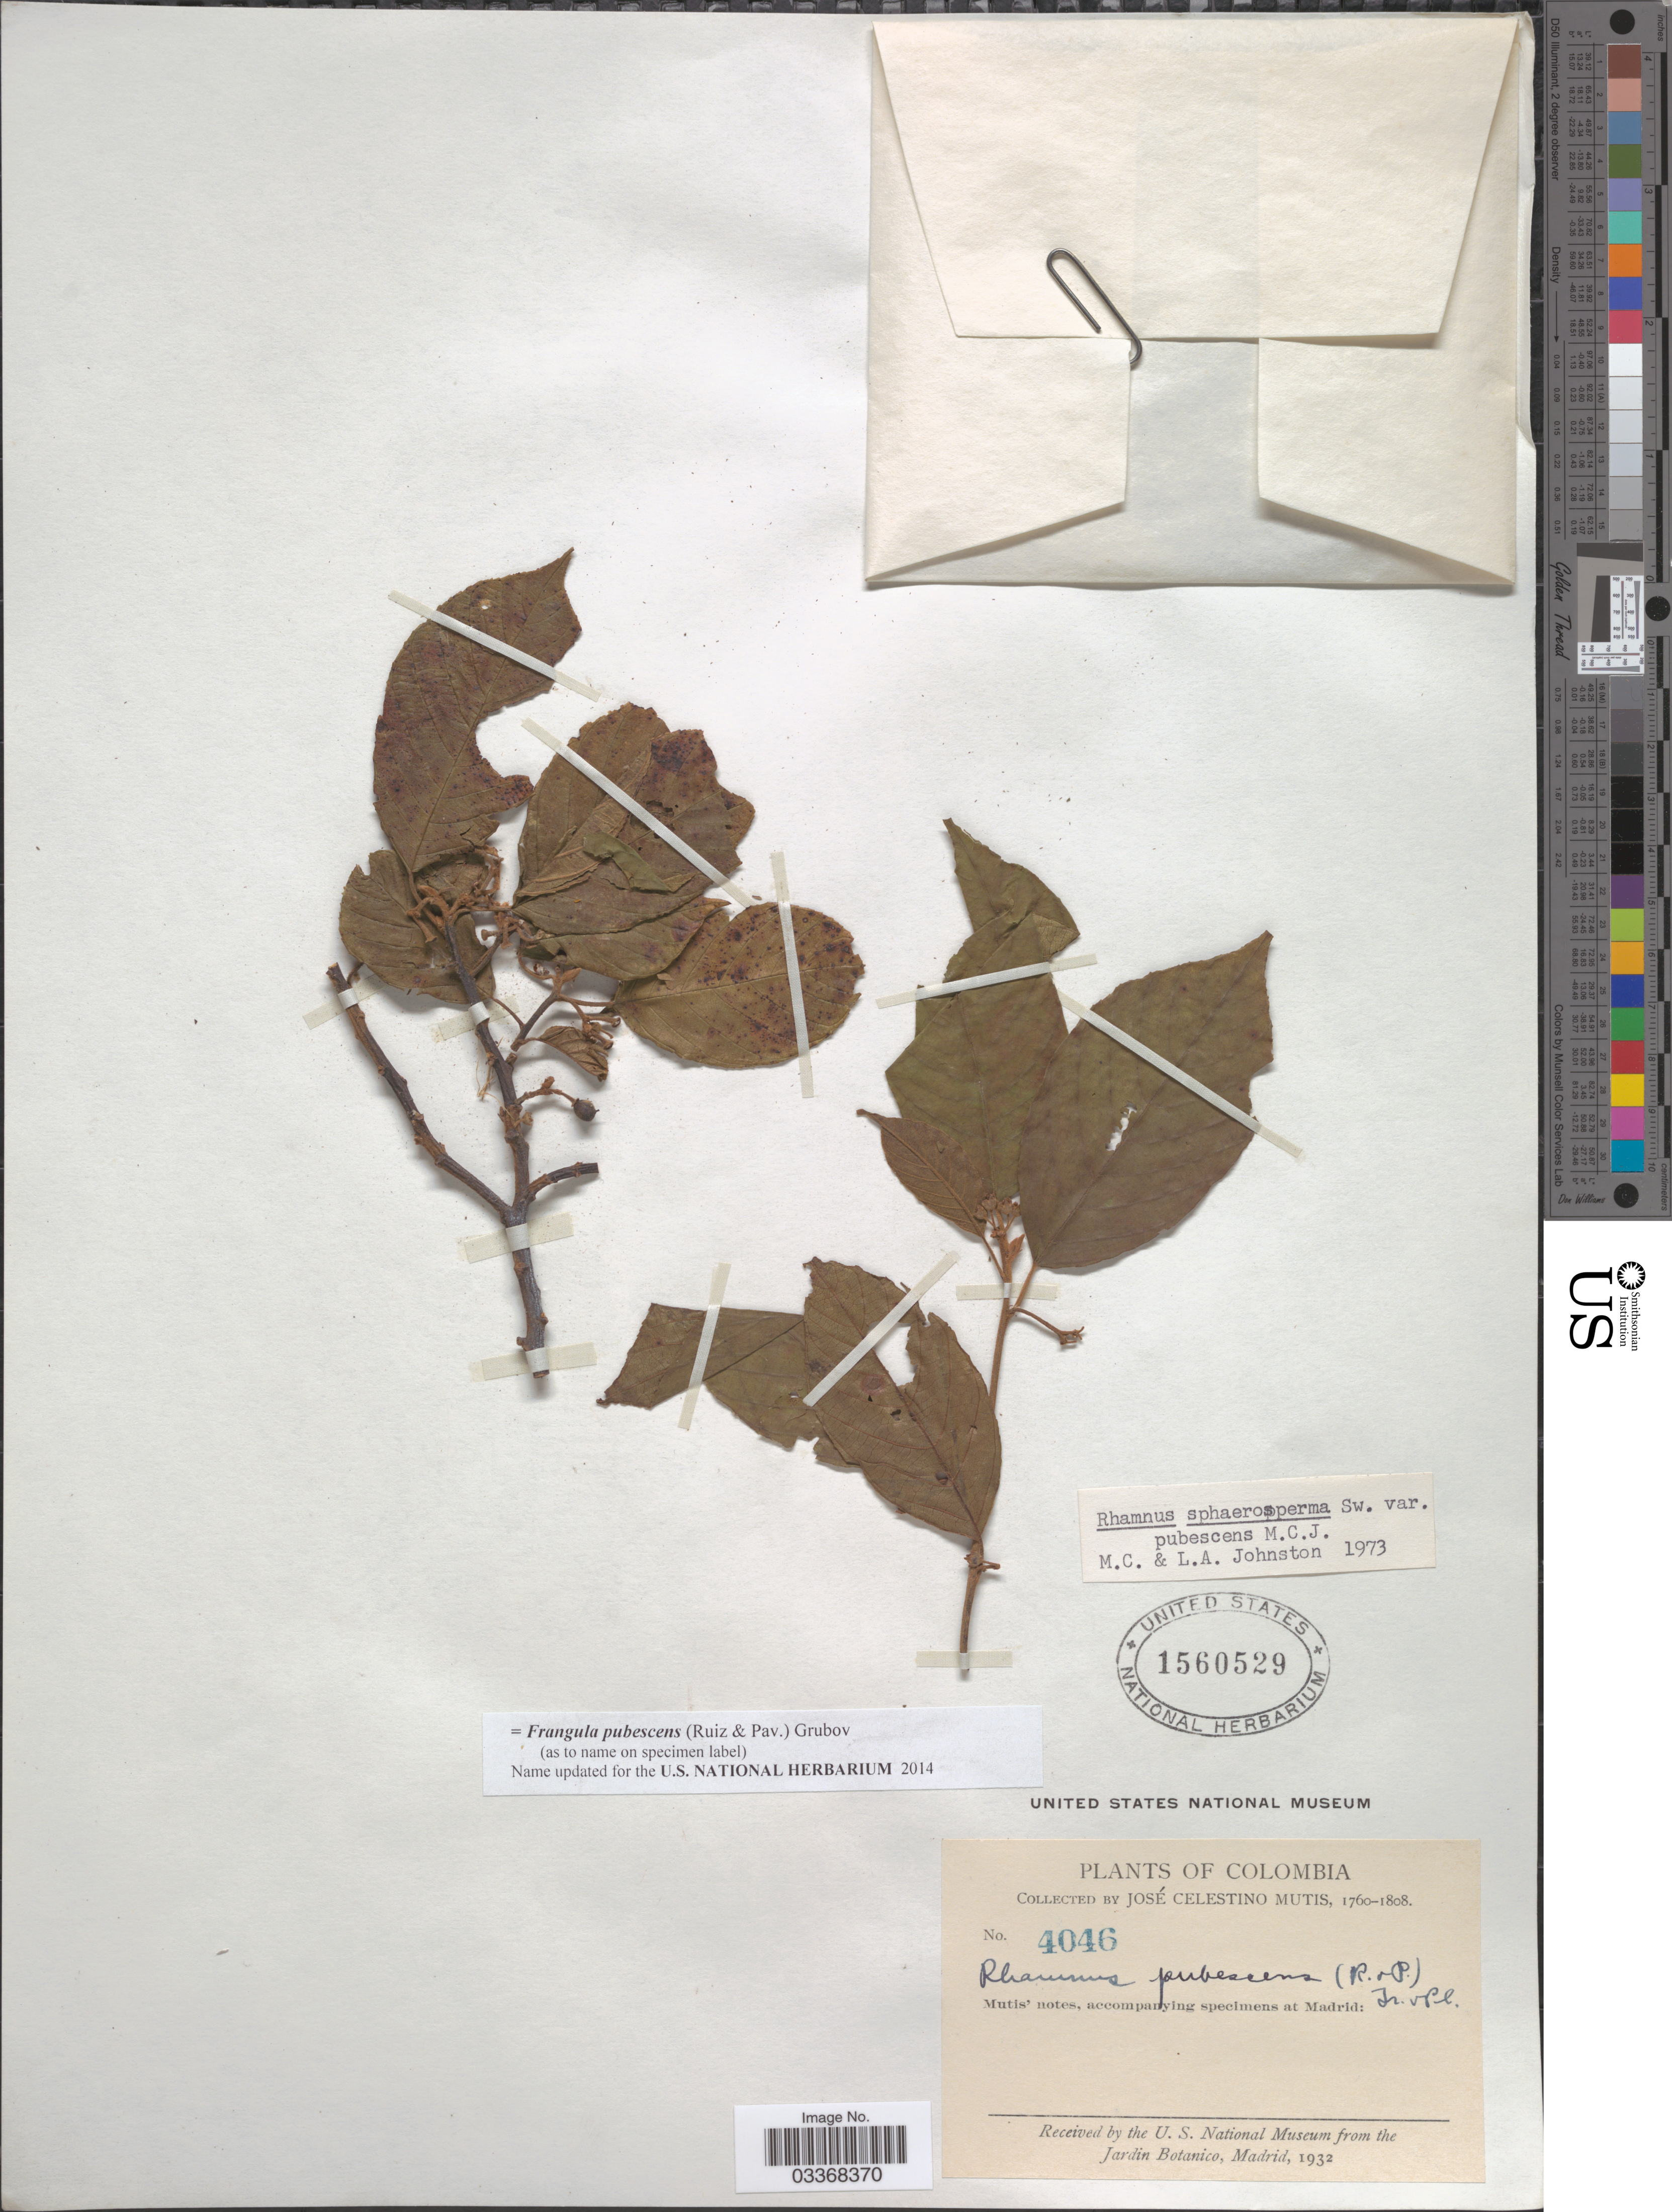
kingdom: Plantae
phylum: Tracheophyta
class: Magnoliopsida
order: Rosales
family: Rhamnaceae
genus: Frangula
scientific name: Frangula pubescens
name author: (Ruiz & Pav.) Grubov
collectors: J. C. B. Mutis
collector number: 4046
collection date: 1760/1808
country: Colombia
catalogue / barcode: US 1560529